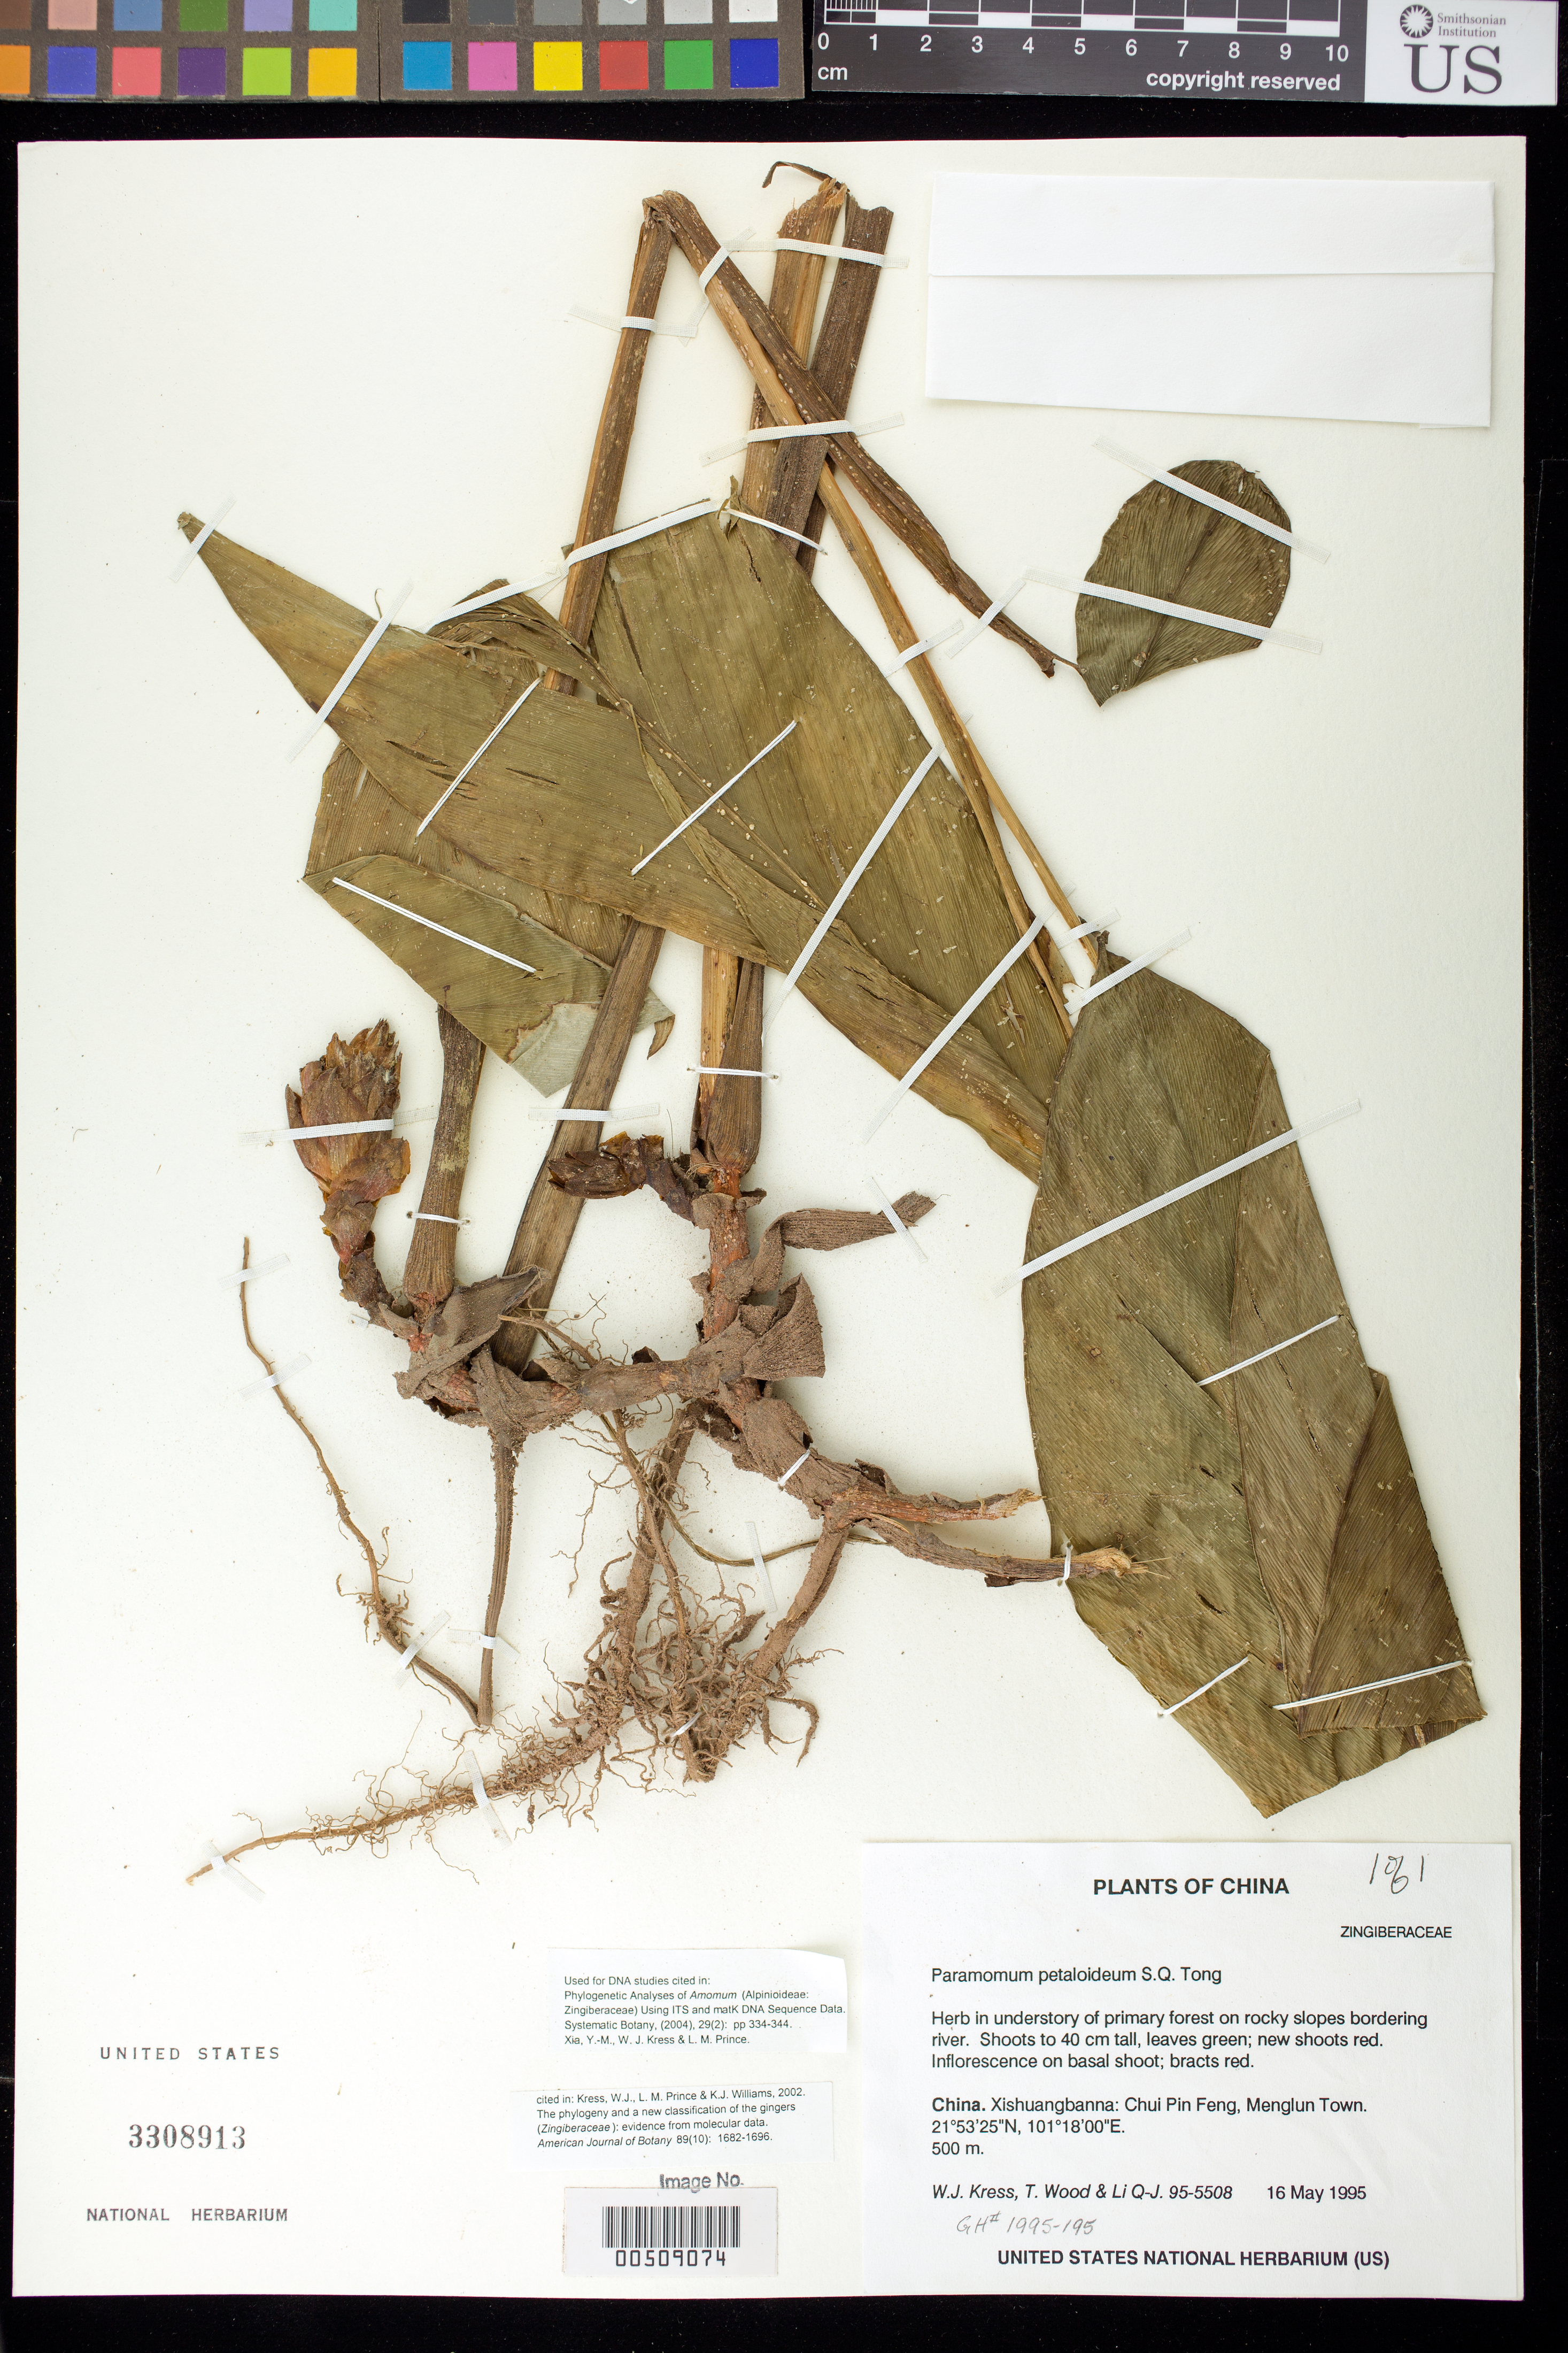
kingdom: Plantae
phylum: Tracheophyta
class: Liliopsida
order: Zingiberales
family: Zingiberaceae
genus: Amomum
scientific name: Amomum petaloideum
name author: (S.Q. Tong) T.L. Wu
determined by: Strong, M. T., (US), Smithsonian Institution - National Museum of Natural History (UNITED STATES)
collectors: W. J. Kress, T. Wood & Q. J. Li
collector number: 95-5508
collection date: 1995-05-16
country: China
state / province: Yunnan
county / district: Xishuangbanna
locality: Chui Pin Feng, Menglun Town.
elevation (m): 500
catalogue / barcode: US 3308913